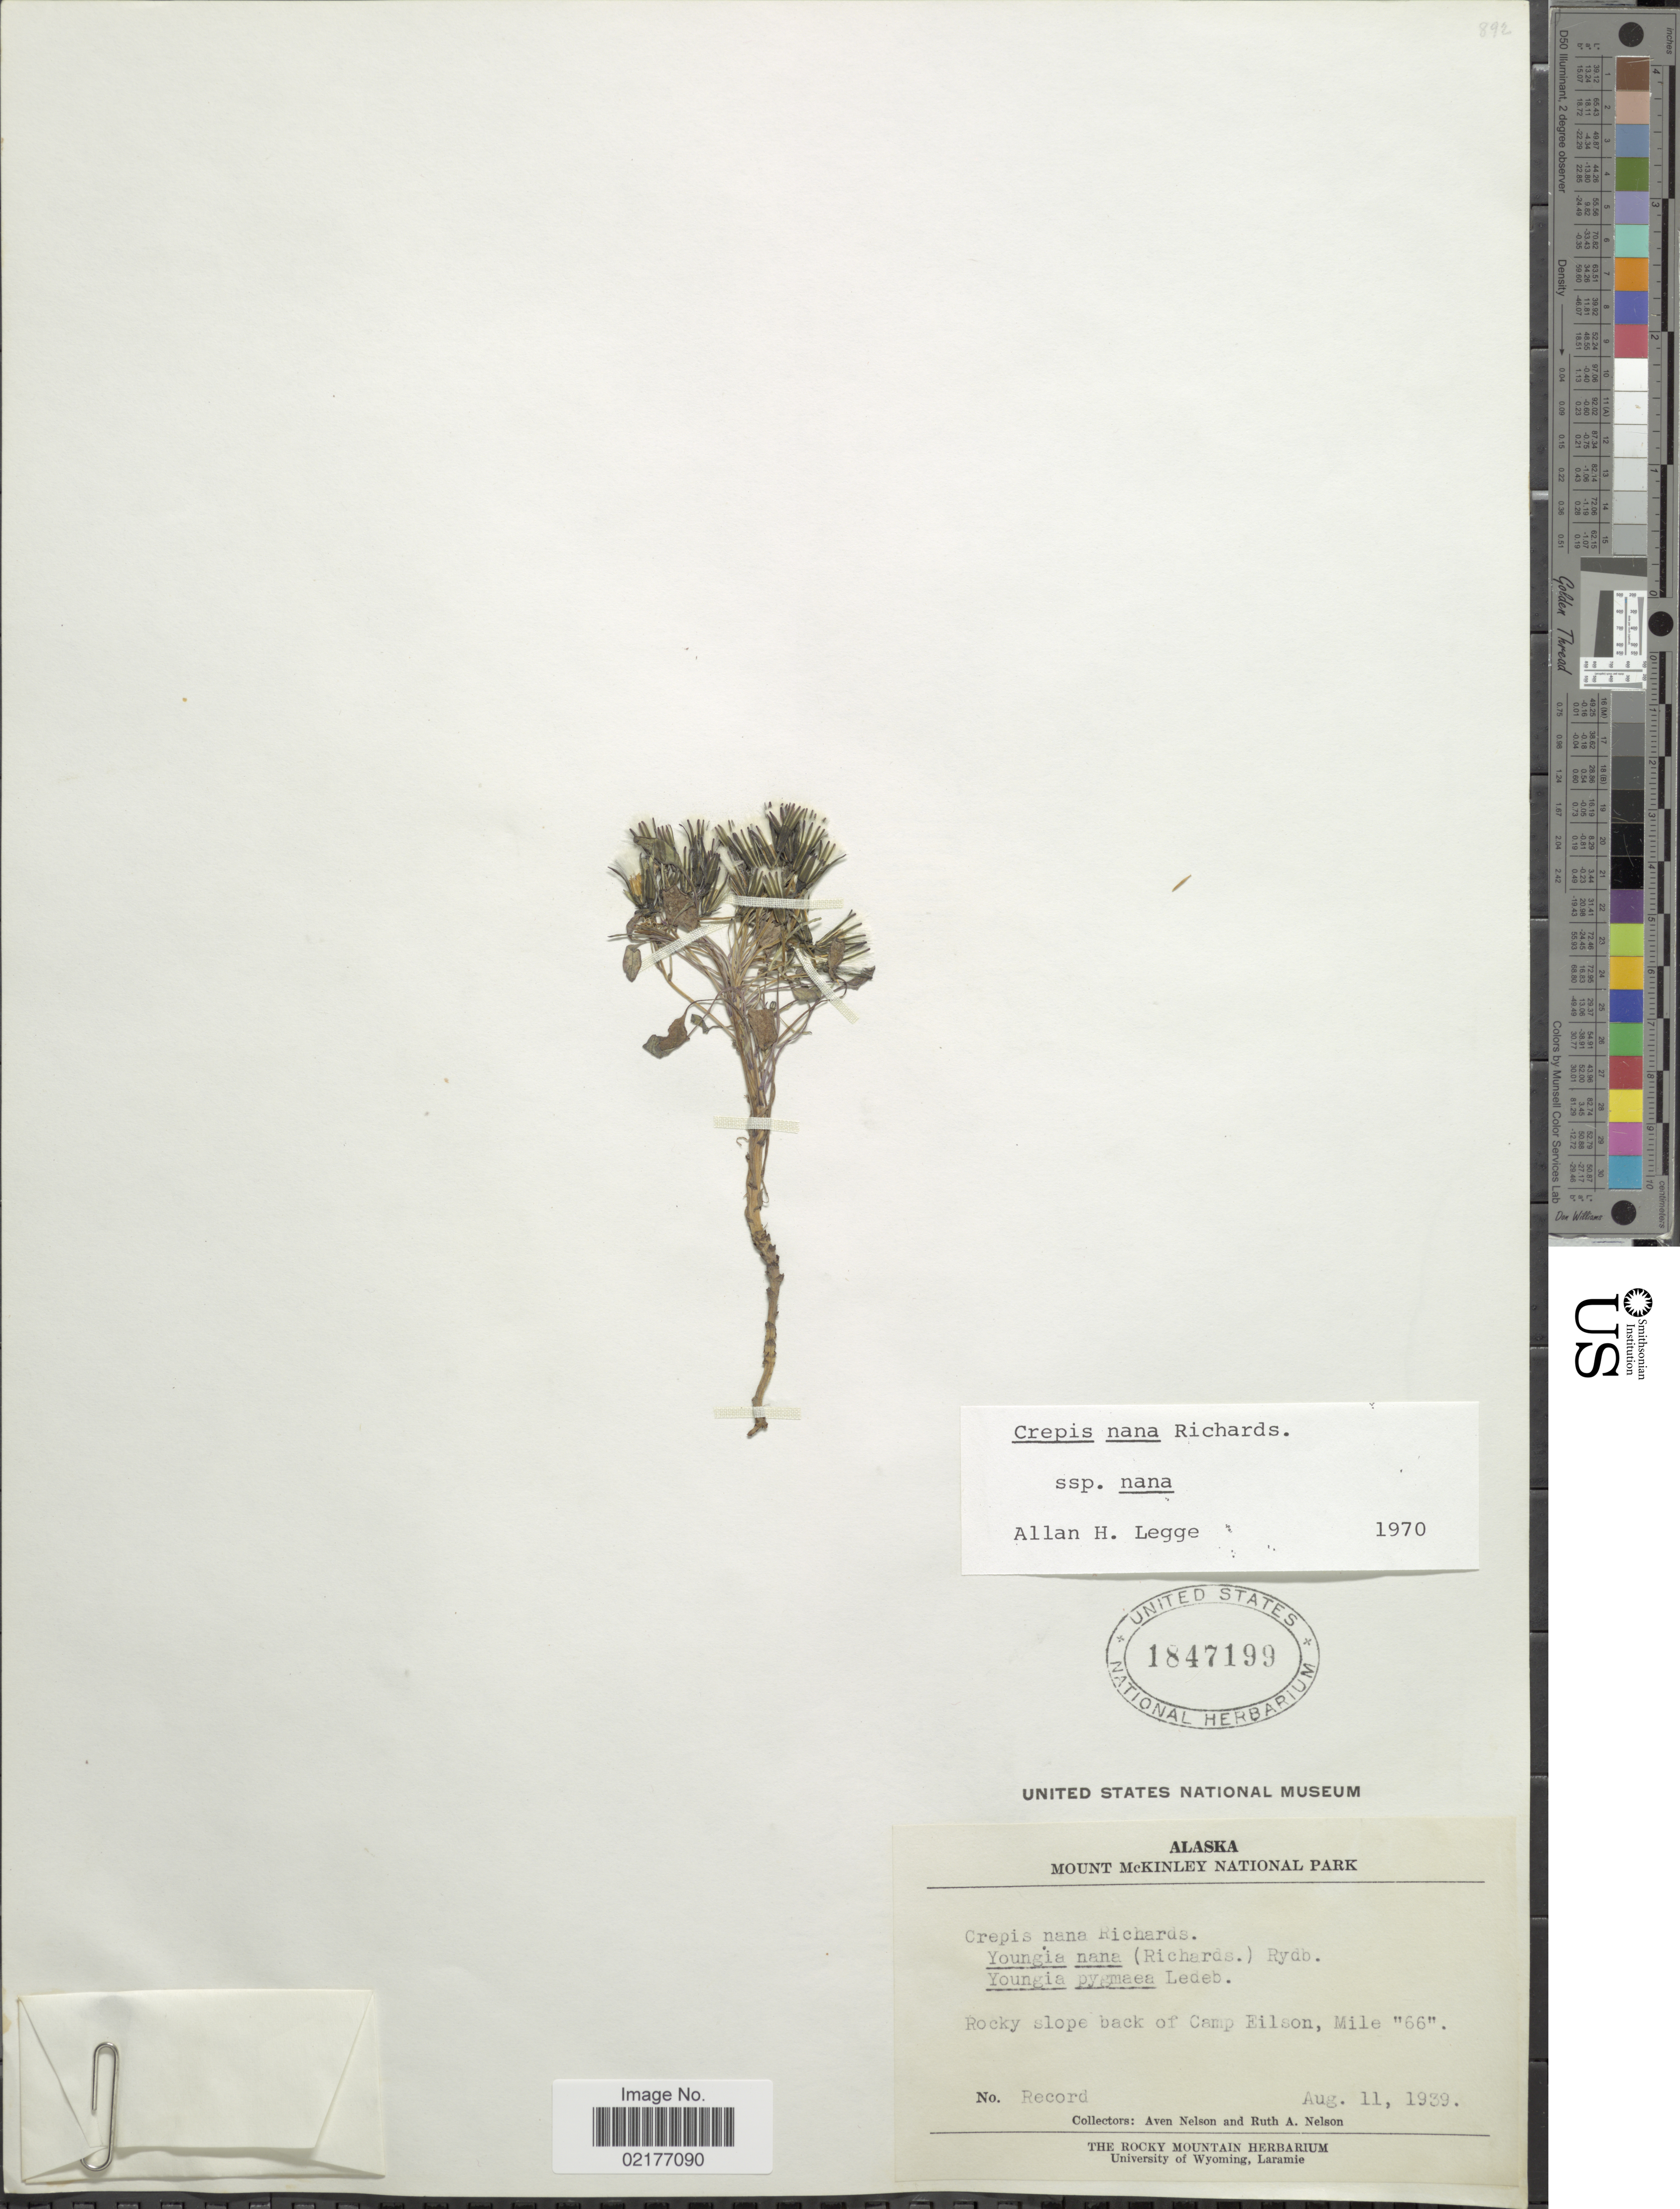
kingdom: Plantae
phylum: Tracheophyta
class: Magnoliopsida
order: Asterales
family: Asteraceae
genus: Askellia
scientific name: Askellia pygmaea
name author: (Ledeb.) Sennikov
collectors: A. Nelson & R. A. Nelson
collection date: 1939-08-11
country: United States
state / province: Alaska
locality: Mount McKinley National Park, Rocky slope back of Camp Eilson , Mile 66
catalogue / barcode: US 1847199